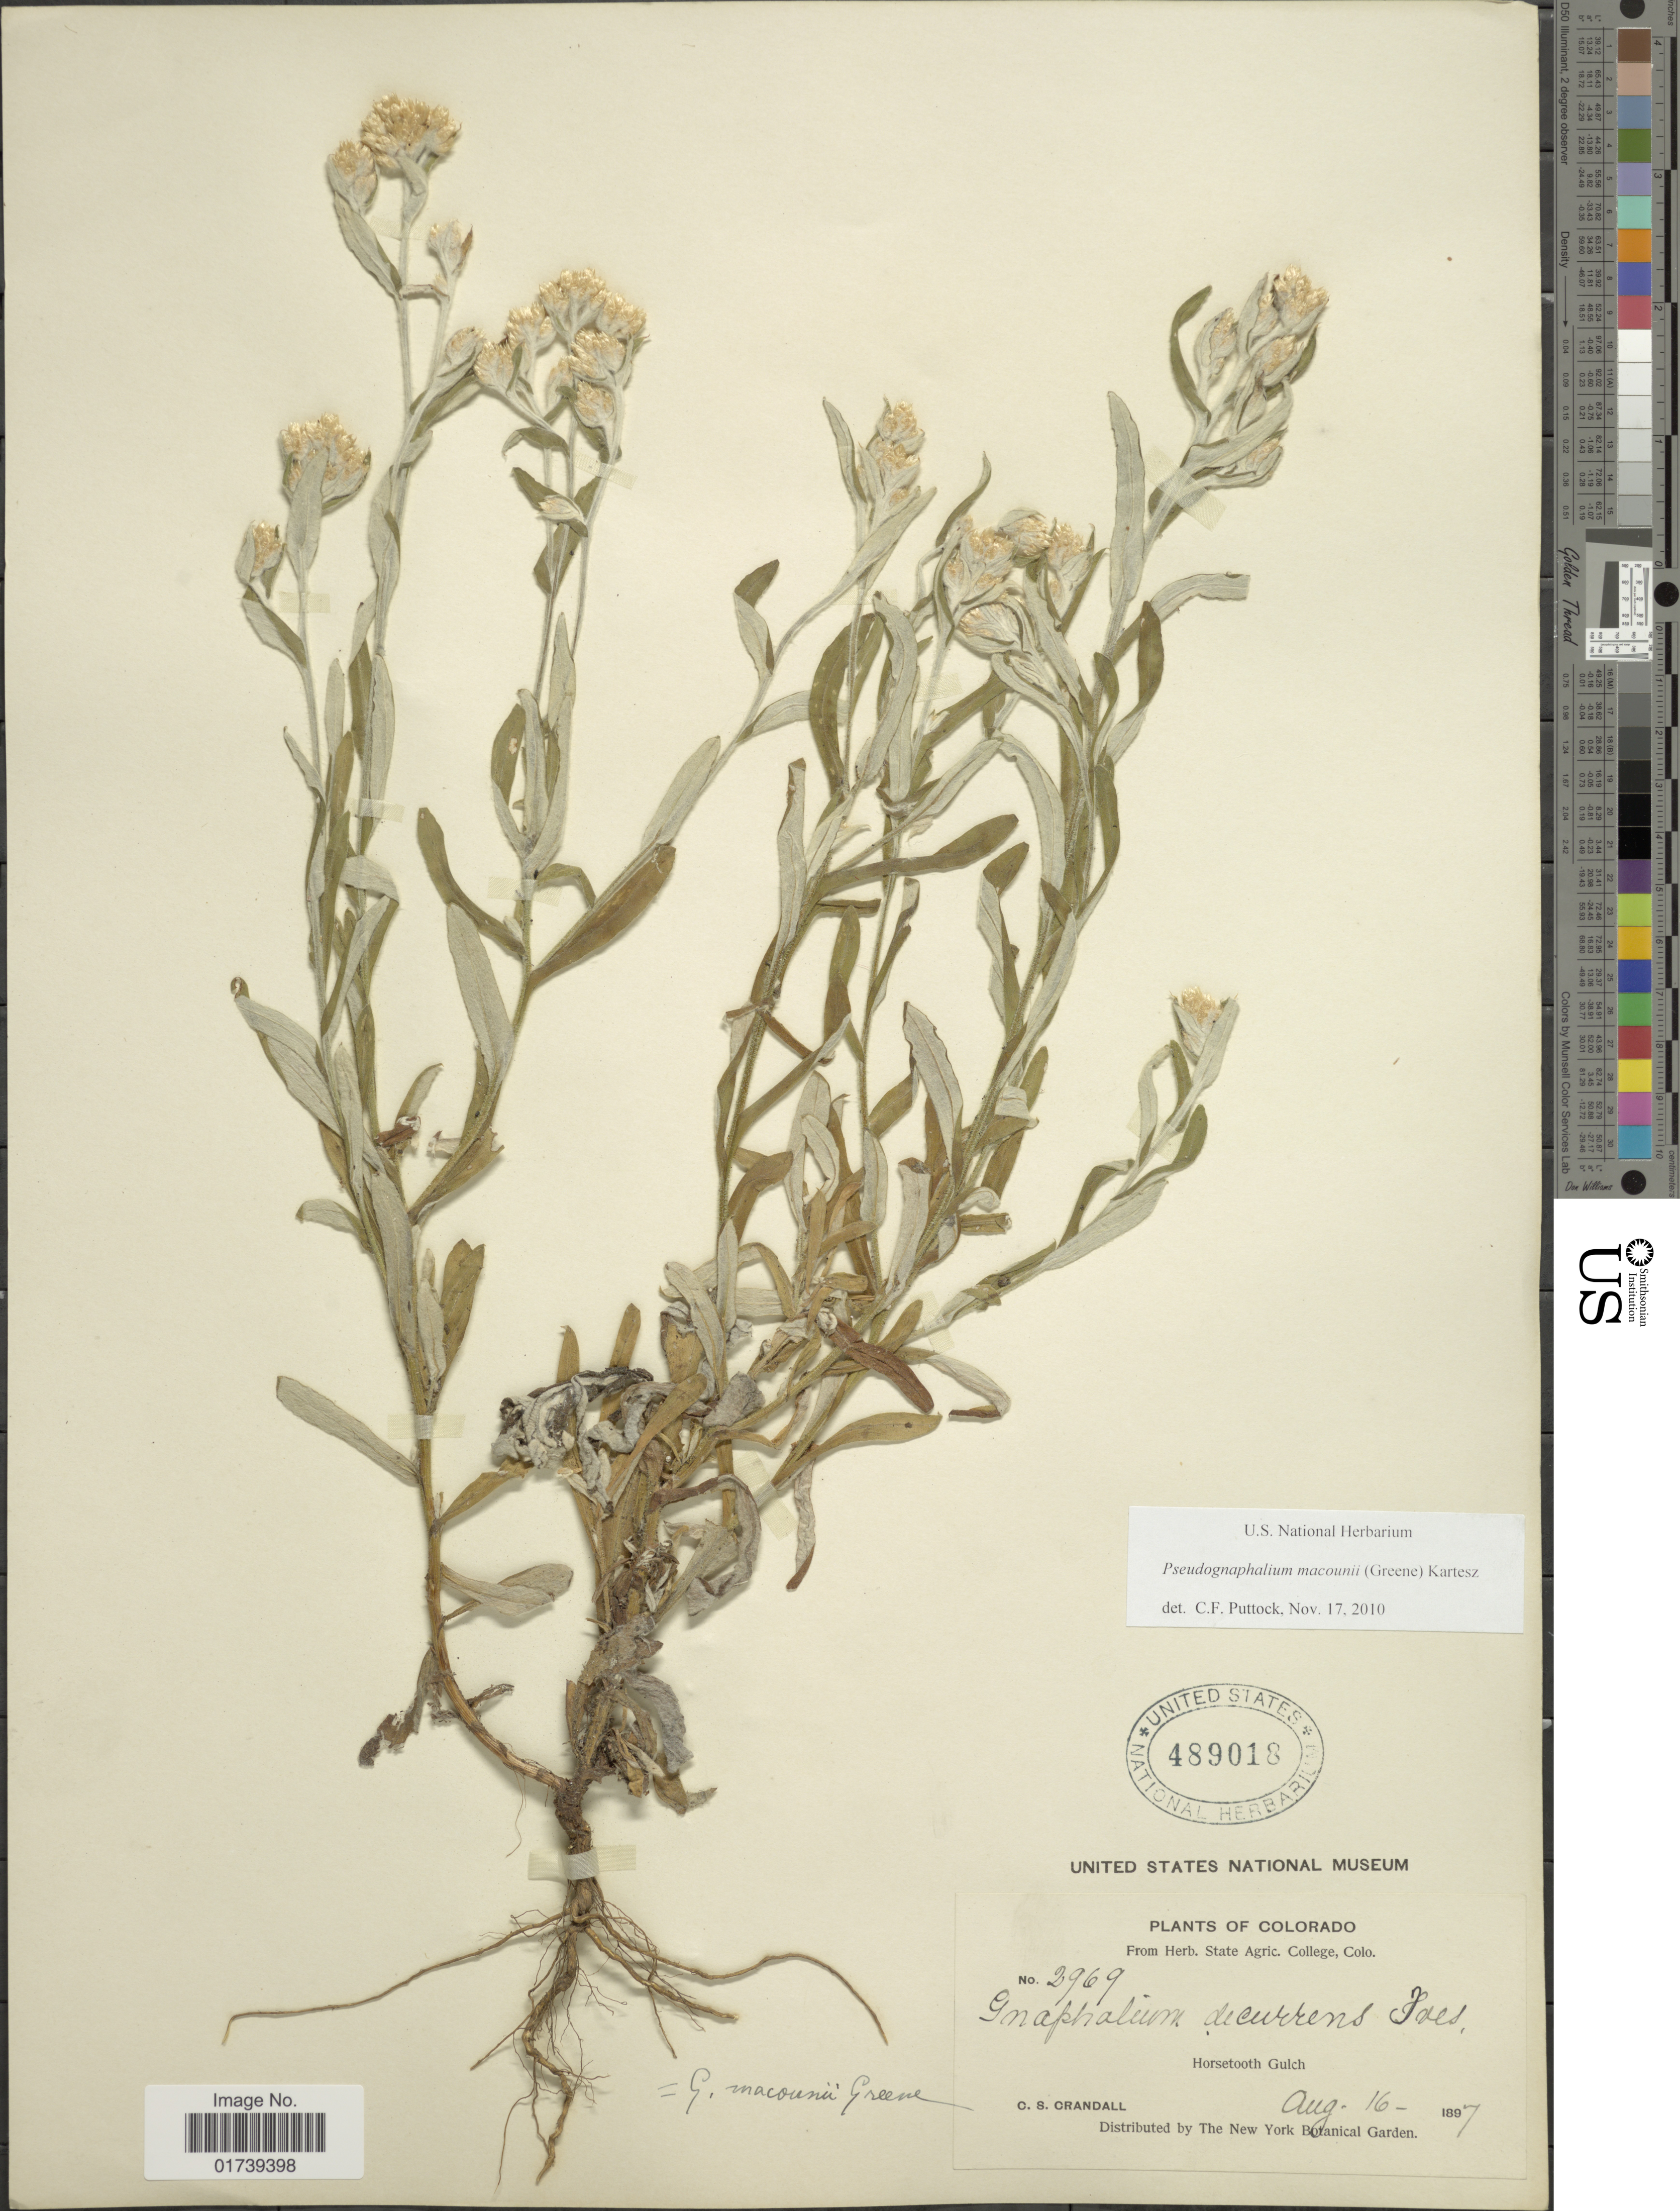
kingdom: Plantae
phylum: Tracheophyta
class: Magnoliopsida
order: Asterales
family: Asteraceae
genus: Pseudognaphalium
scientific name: Pseudognaphalium macounii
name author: (Greene) Kartesz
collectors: C. Crandall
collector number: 2969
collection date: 1897-08-16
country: United States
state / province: Colorado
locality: Horsetooth Gulch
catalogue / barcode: US 489018